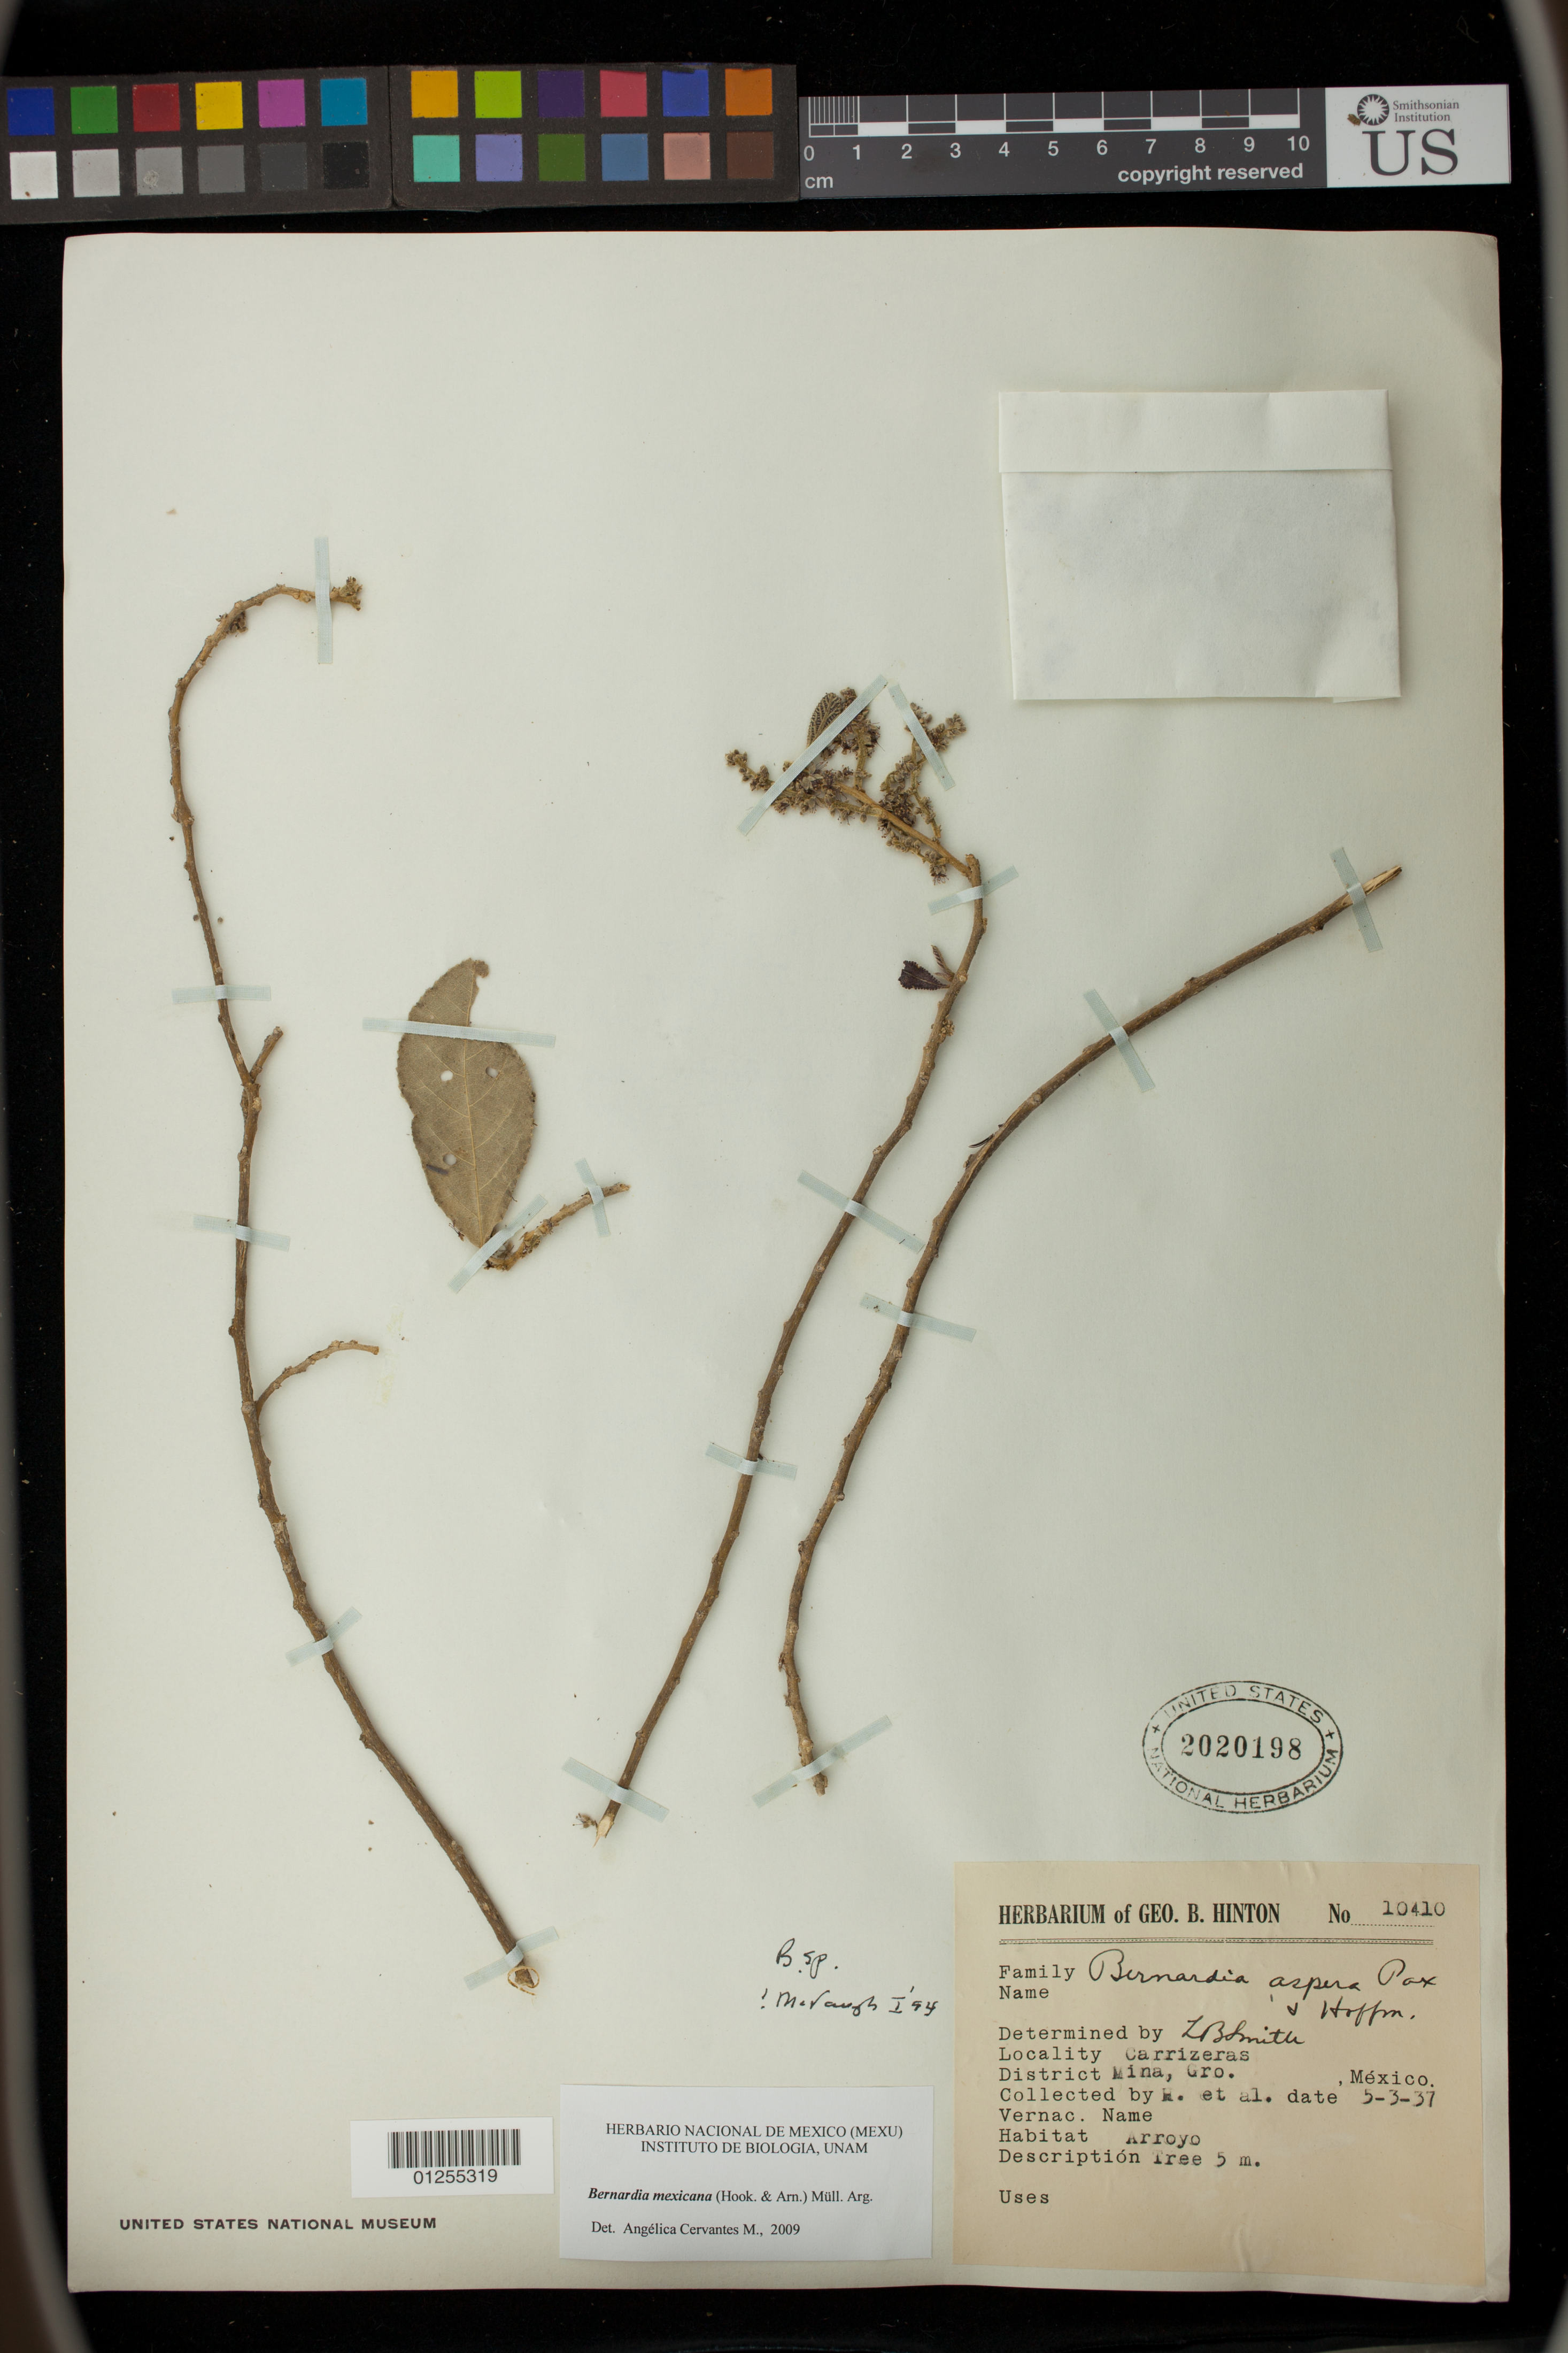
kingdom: Plantae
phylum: Tracheophyta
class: Magnoliopsida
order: Malpighiales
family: Euphorbiaceae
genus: Bernardia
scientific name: Bernardia mexicana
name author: (Hook. & Arn.) Müll. Arg.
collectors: G. B. Hinton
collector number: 10410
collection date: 1937-03-05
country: Mexico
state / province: Guerrero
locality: Mina, Carrizeras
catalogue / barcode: US 2020198